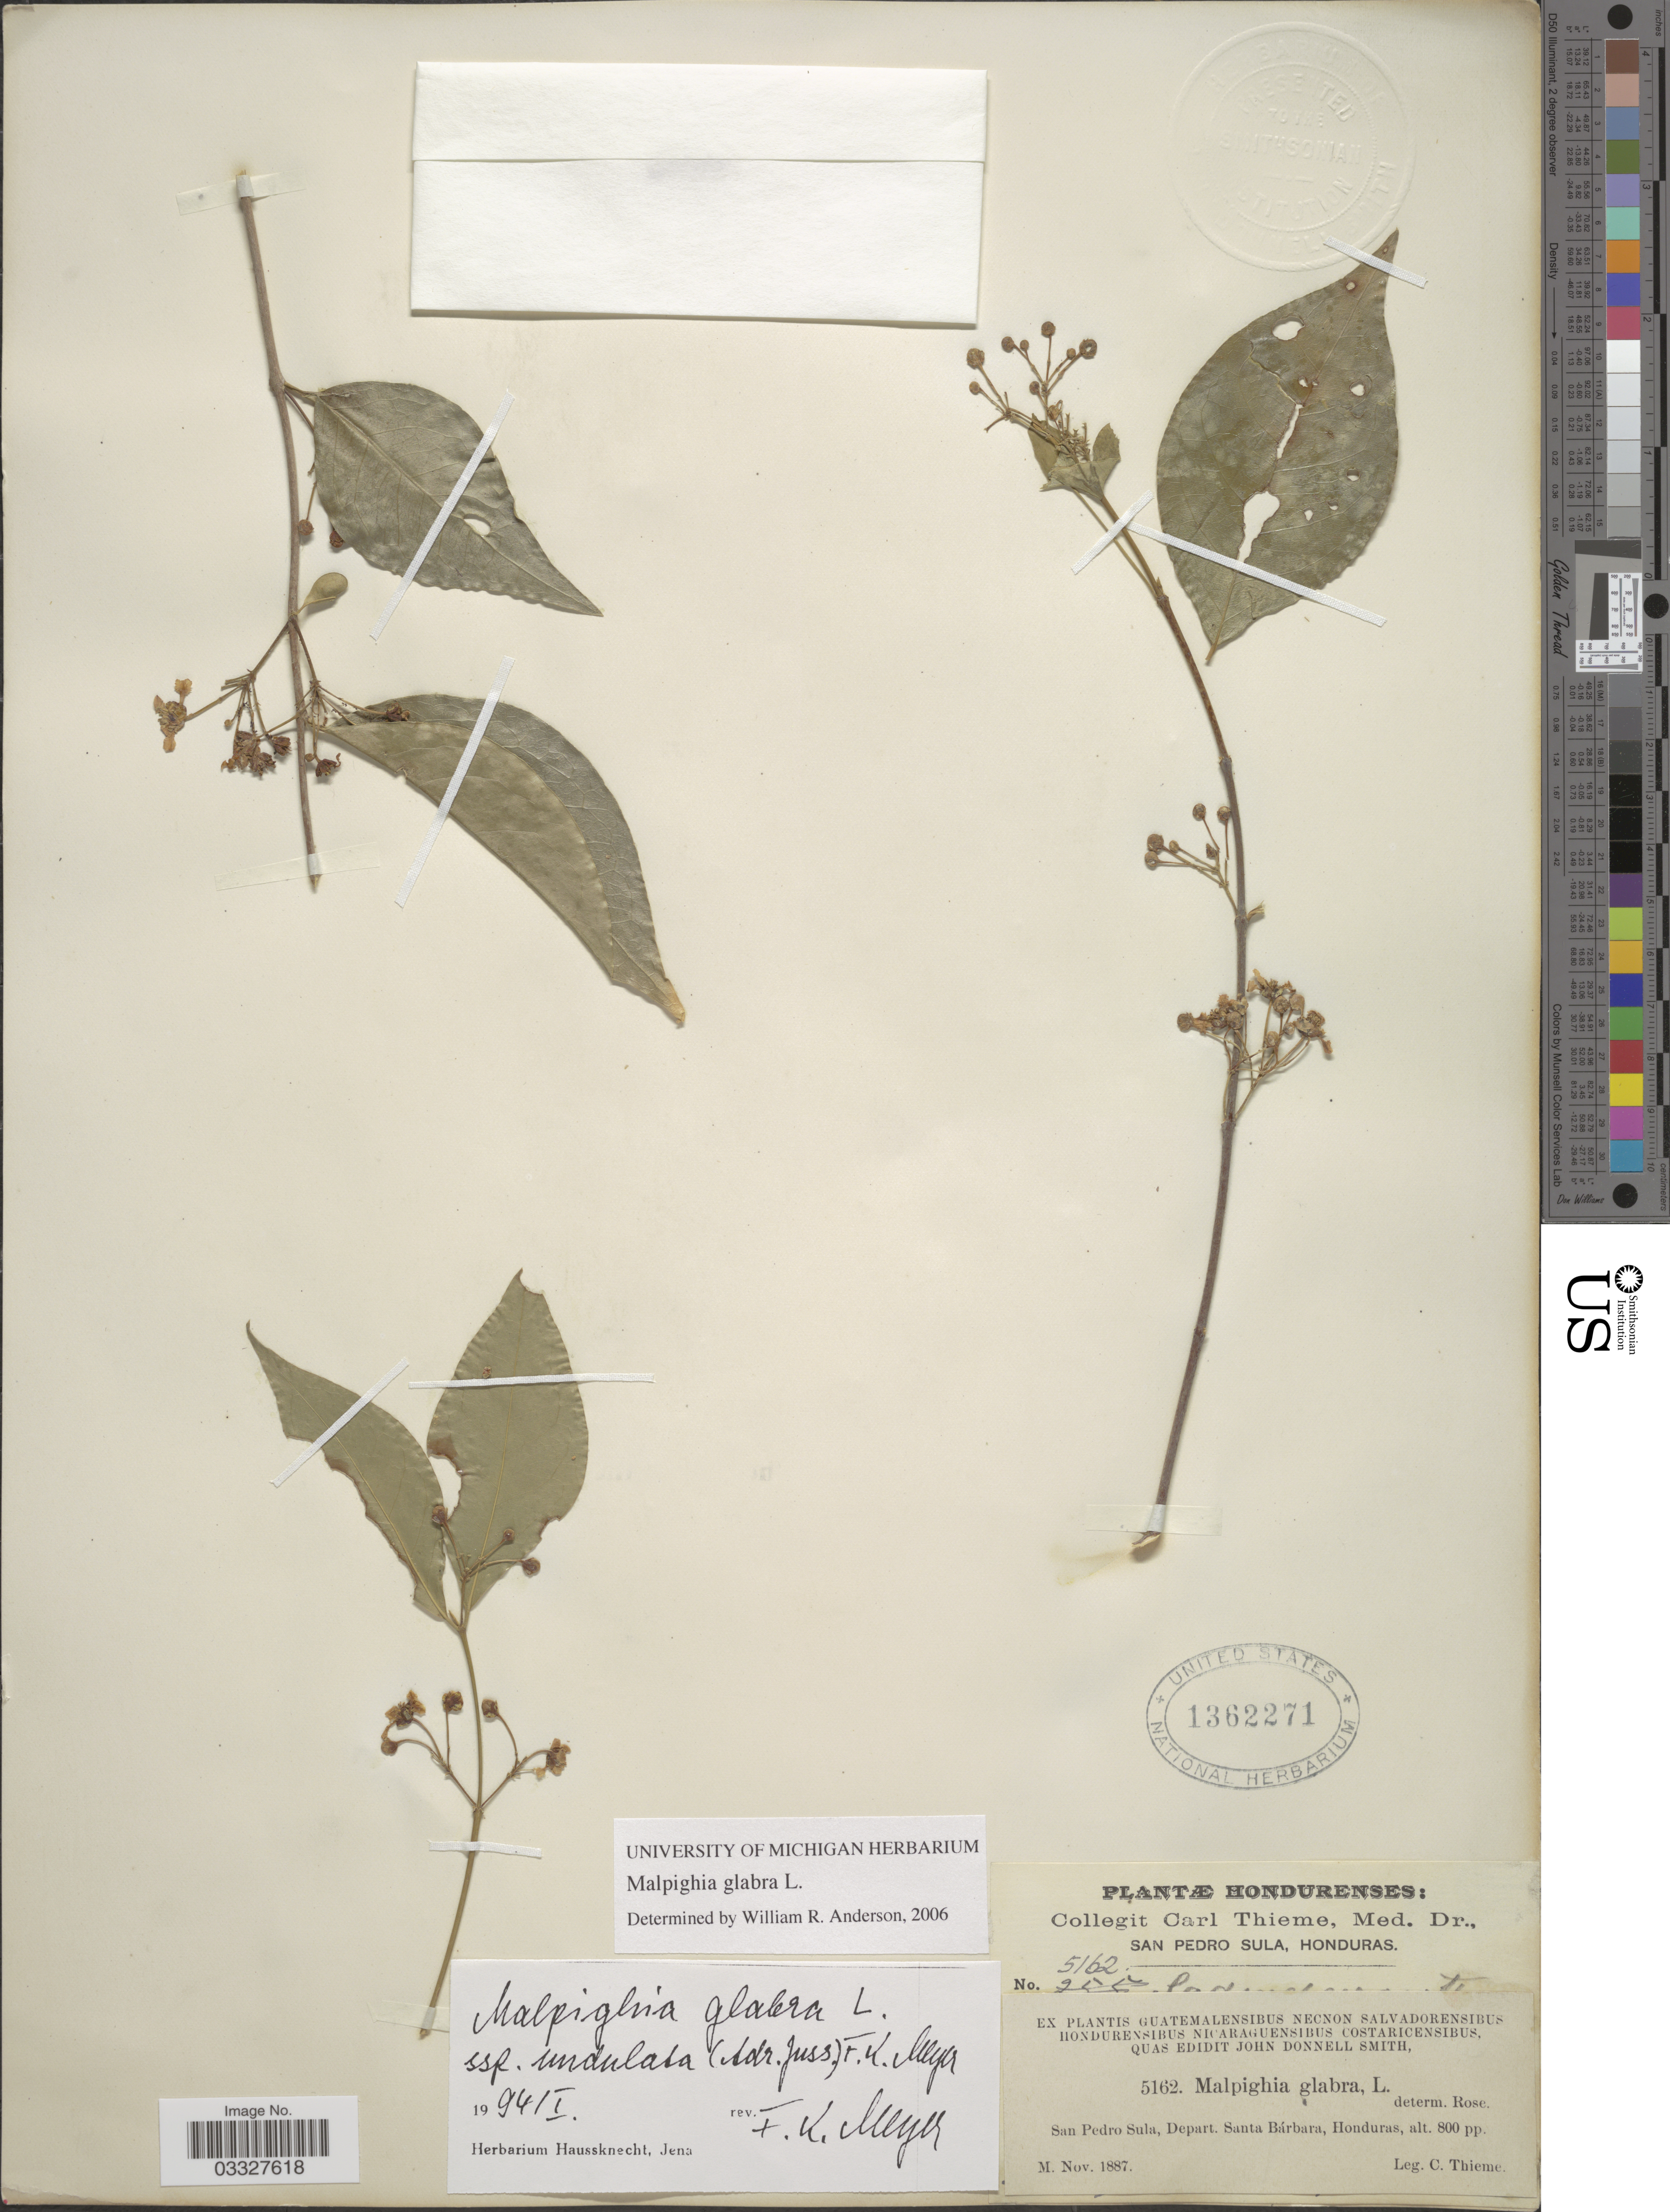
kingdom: Plantae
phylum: Tracheophyta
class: Magnoliopsida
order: Malpighiales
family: Malpighiaceae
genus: Malpighia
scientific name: Malpighia glabra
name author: L.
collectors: C. Thieme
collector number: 5162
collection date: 1887-11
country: Honduras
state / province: Santa Bárbara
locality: San Pedro Sula, Depart. Santa Bárbara.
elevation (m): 244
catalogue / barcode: US 1362271